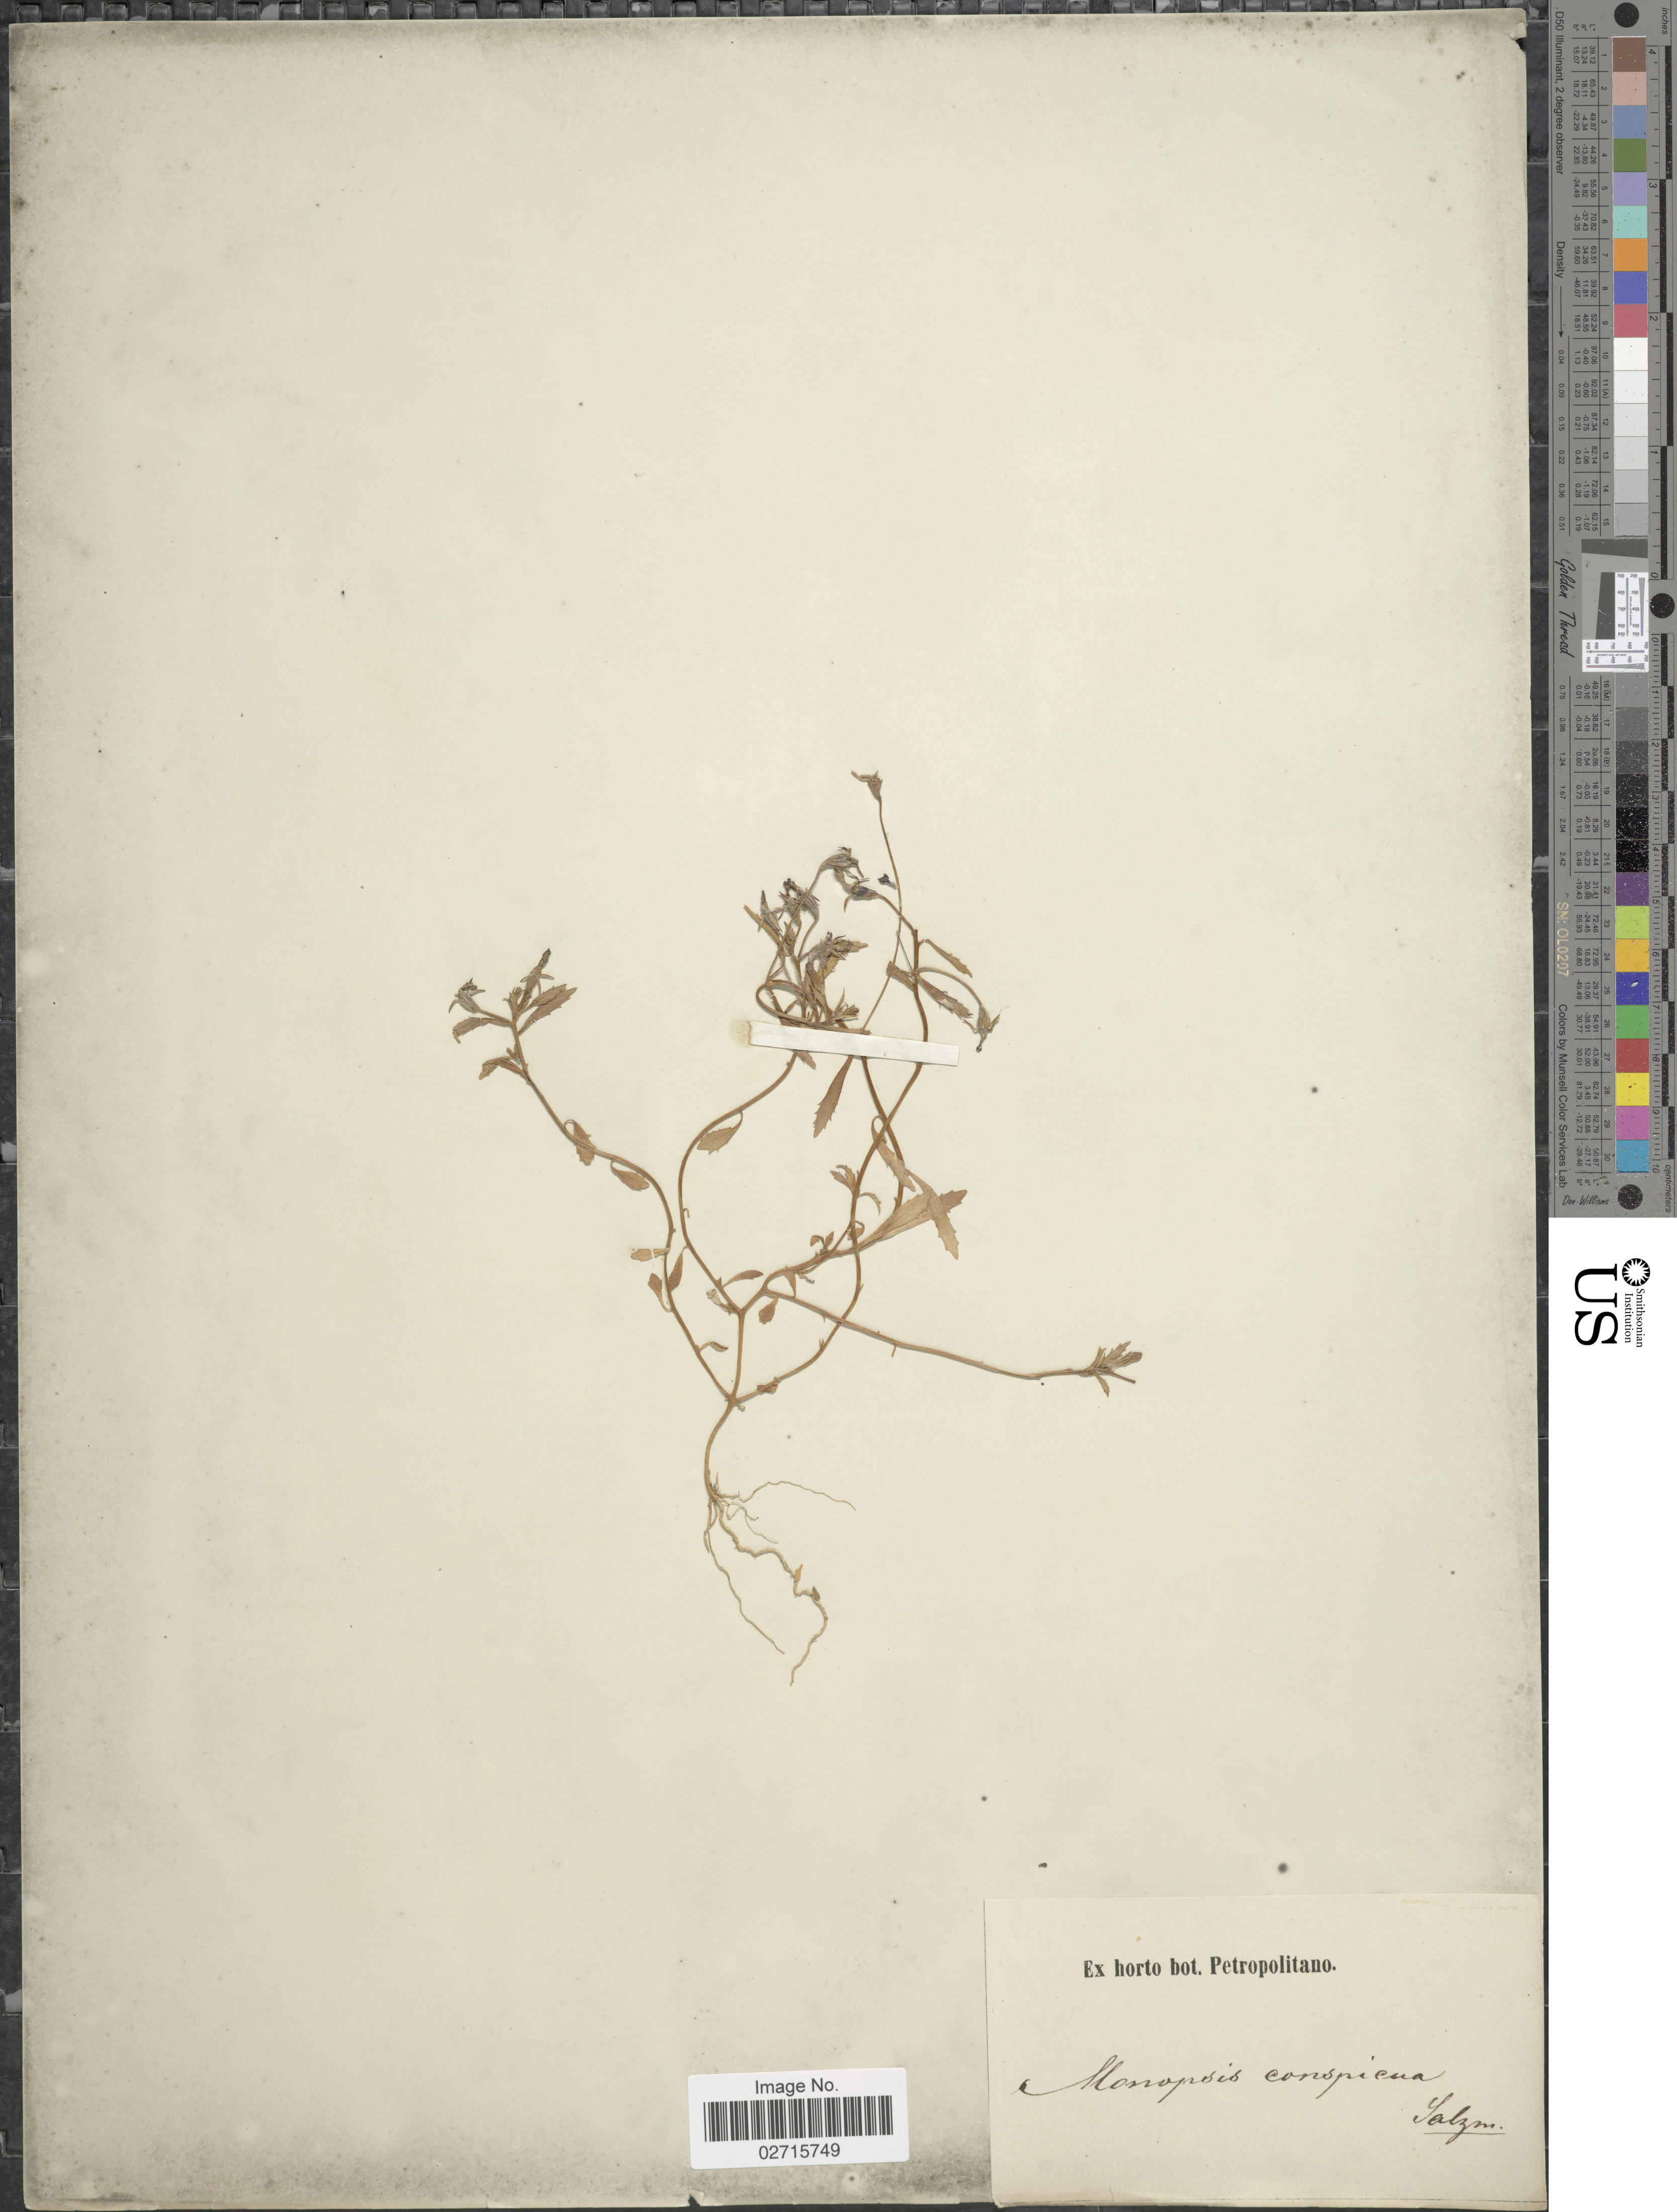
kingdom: Plantae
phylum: Tracheophyta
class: Magnoliopsida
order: Asterales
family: Campanulaceae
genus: Lobelia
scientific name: Lobelia erinus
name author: L.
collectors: ex Horto Bot. Petropolitano